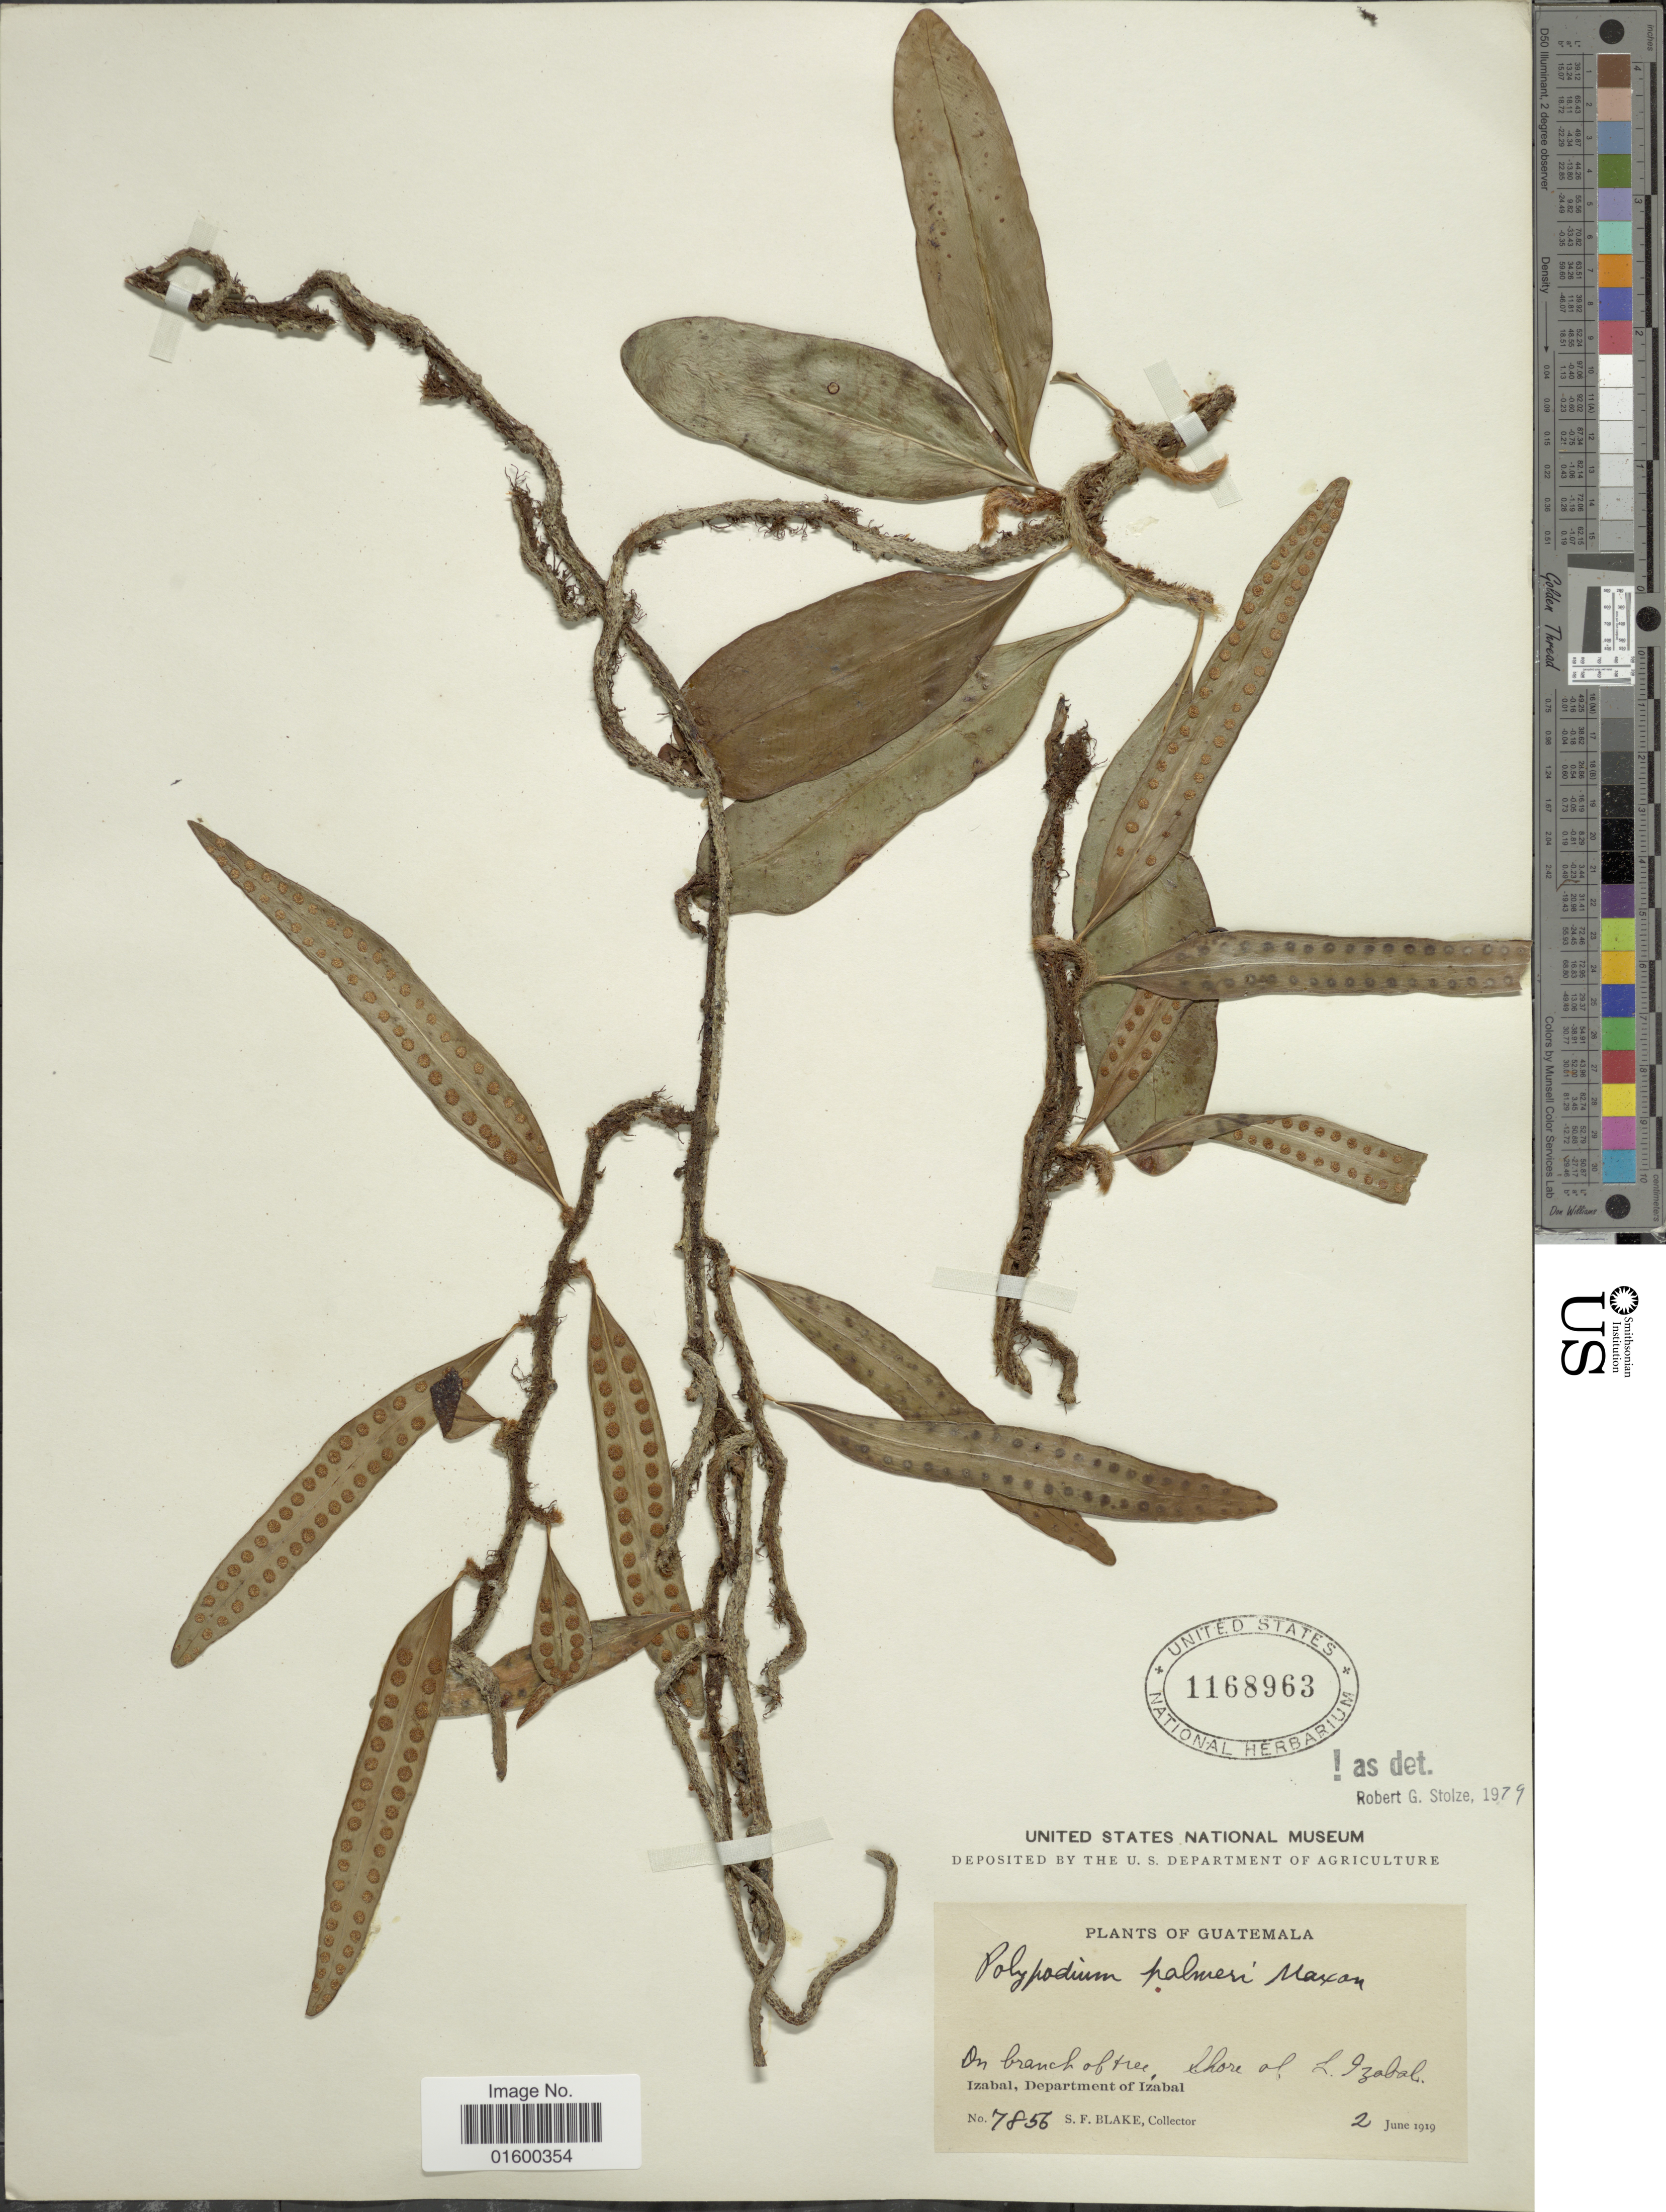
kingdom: Plantae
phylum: Tracheophyta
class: Polypodiopsida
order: Polypodiales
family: Polypodiaceae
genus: Microgramma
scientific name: Microgramma nitida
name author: (J. Sm.) A.R. Sm.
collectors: S. Blake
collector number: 7856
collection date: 1919-06-02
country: Guatemala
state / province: Izabal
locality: Shore of L. Izabal, Izabal, Department of Izabal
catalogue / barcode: US 1168963